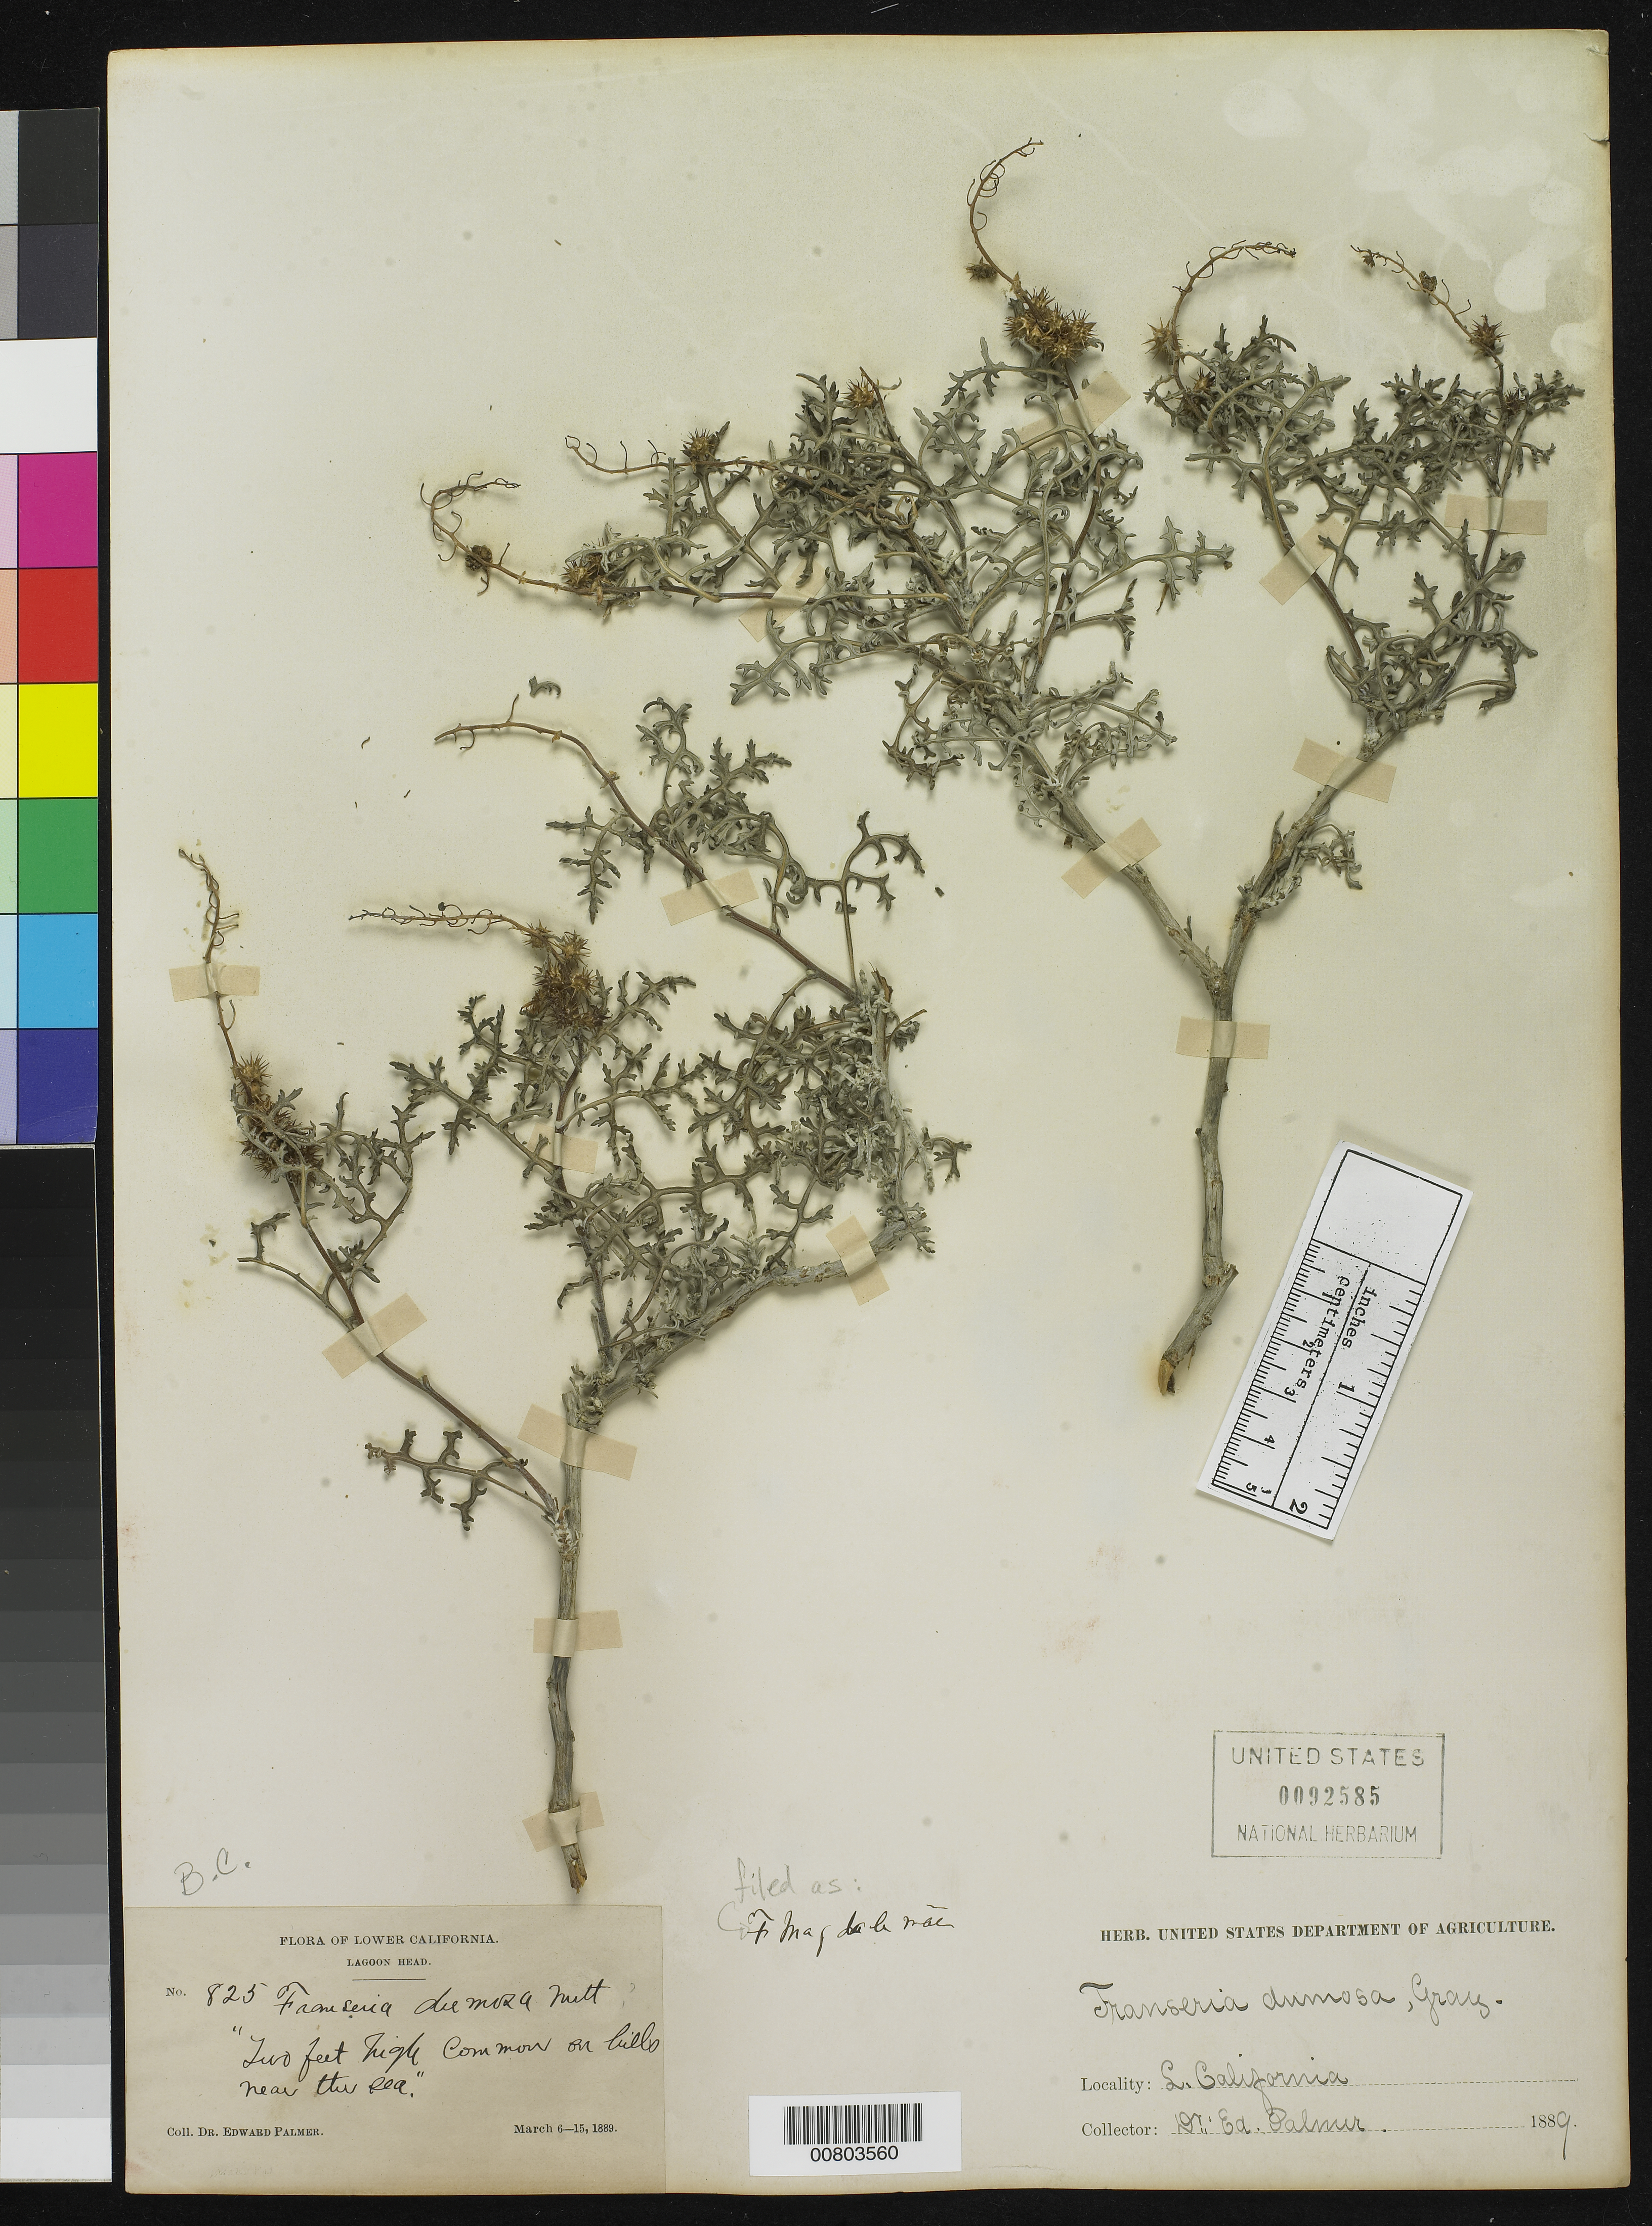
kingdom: Plantae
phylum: Tracheophyta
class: Magnoliopsida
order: Asterales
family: Asteraceae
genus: Franseria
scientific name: Franseria magdalenae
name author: Brandegee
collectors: E. Palmer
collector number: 825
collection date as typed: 06 Mar 1889 to 15 Mar 1889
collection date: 1889-03-06/1889-03-15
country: Mexico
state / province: Baja California Norte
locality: Lower California, Lagoon Head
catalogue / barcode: US 92585